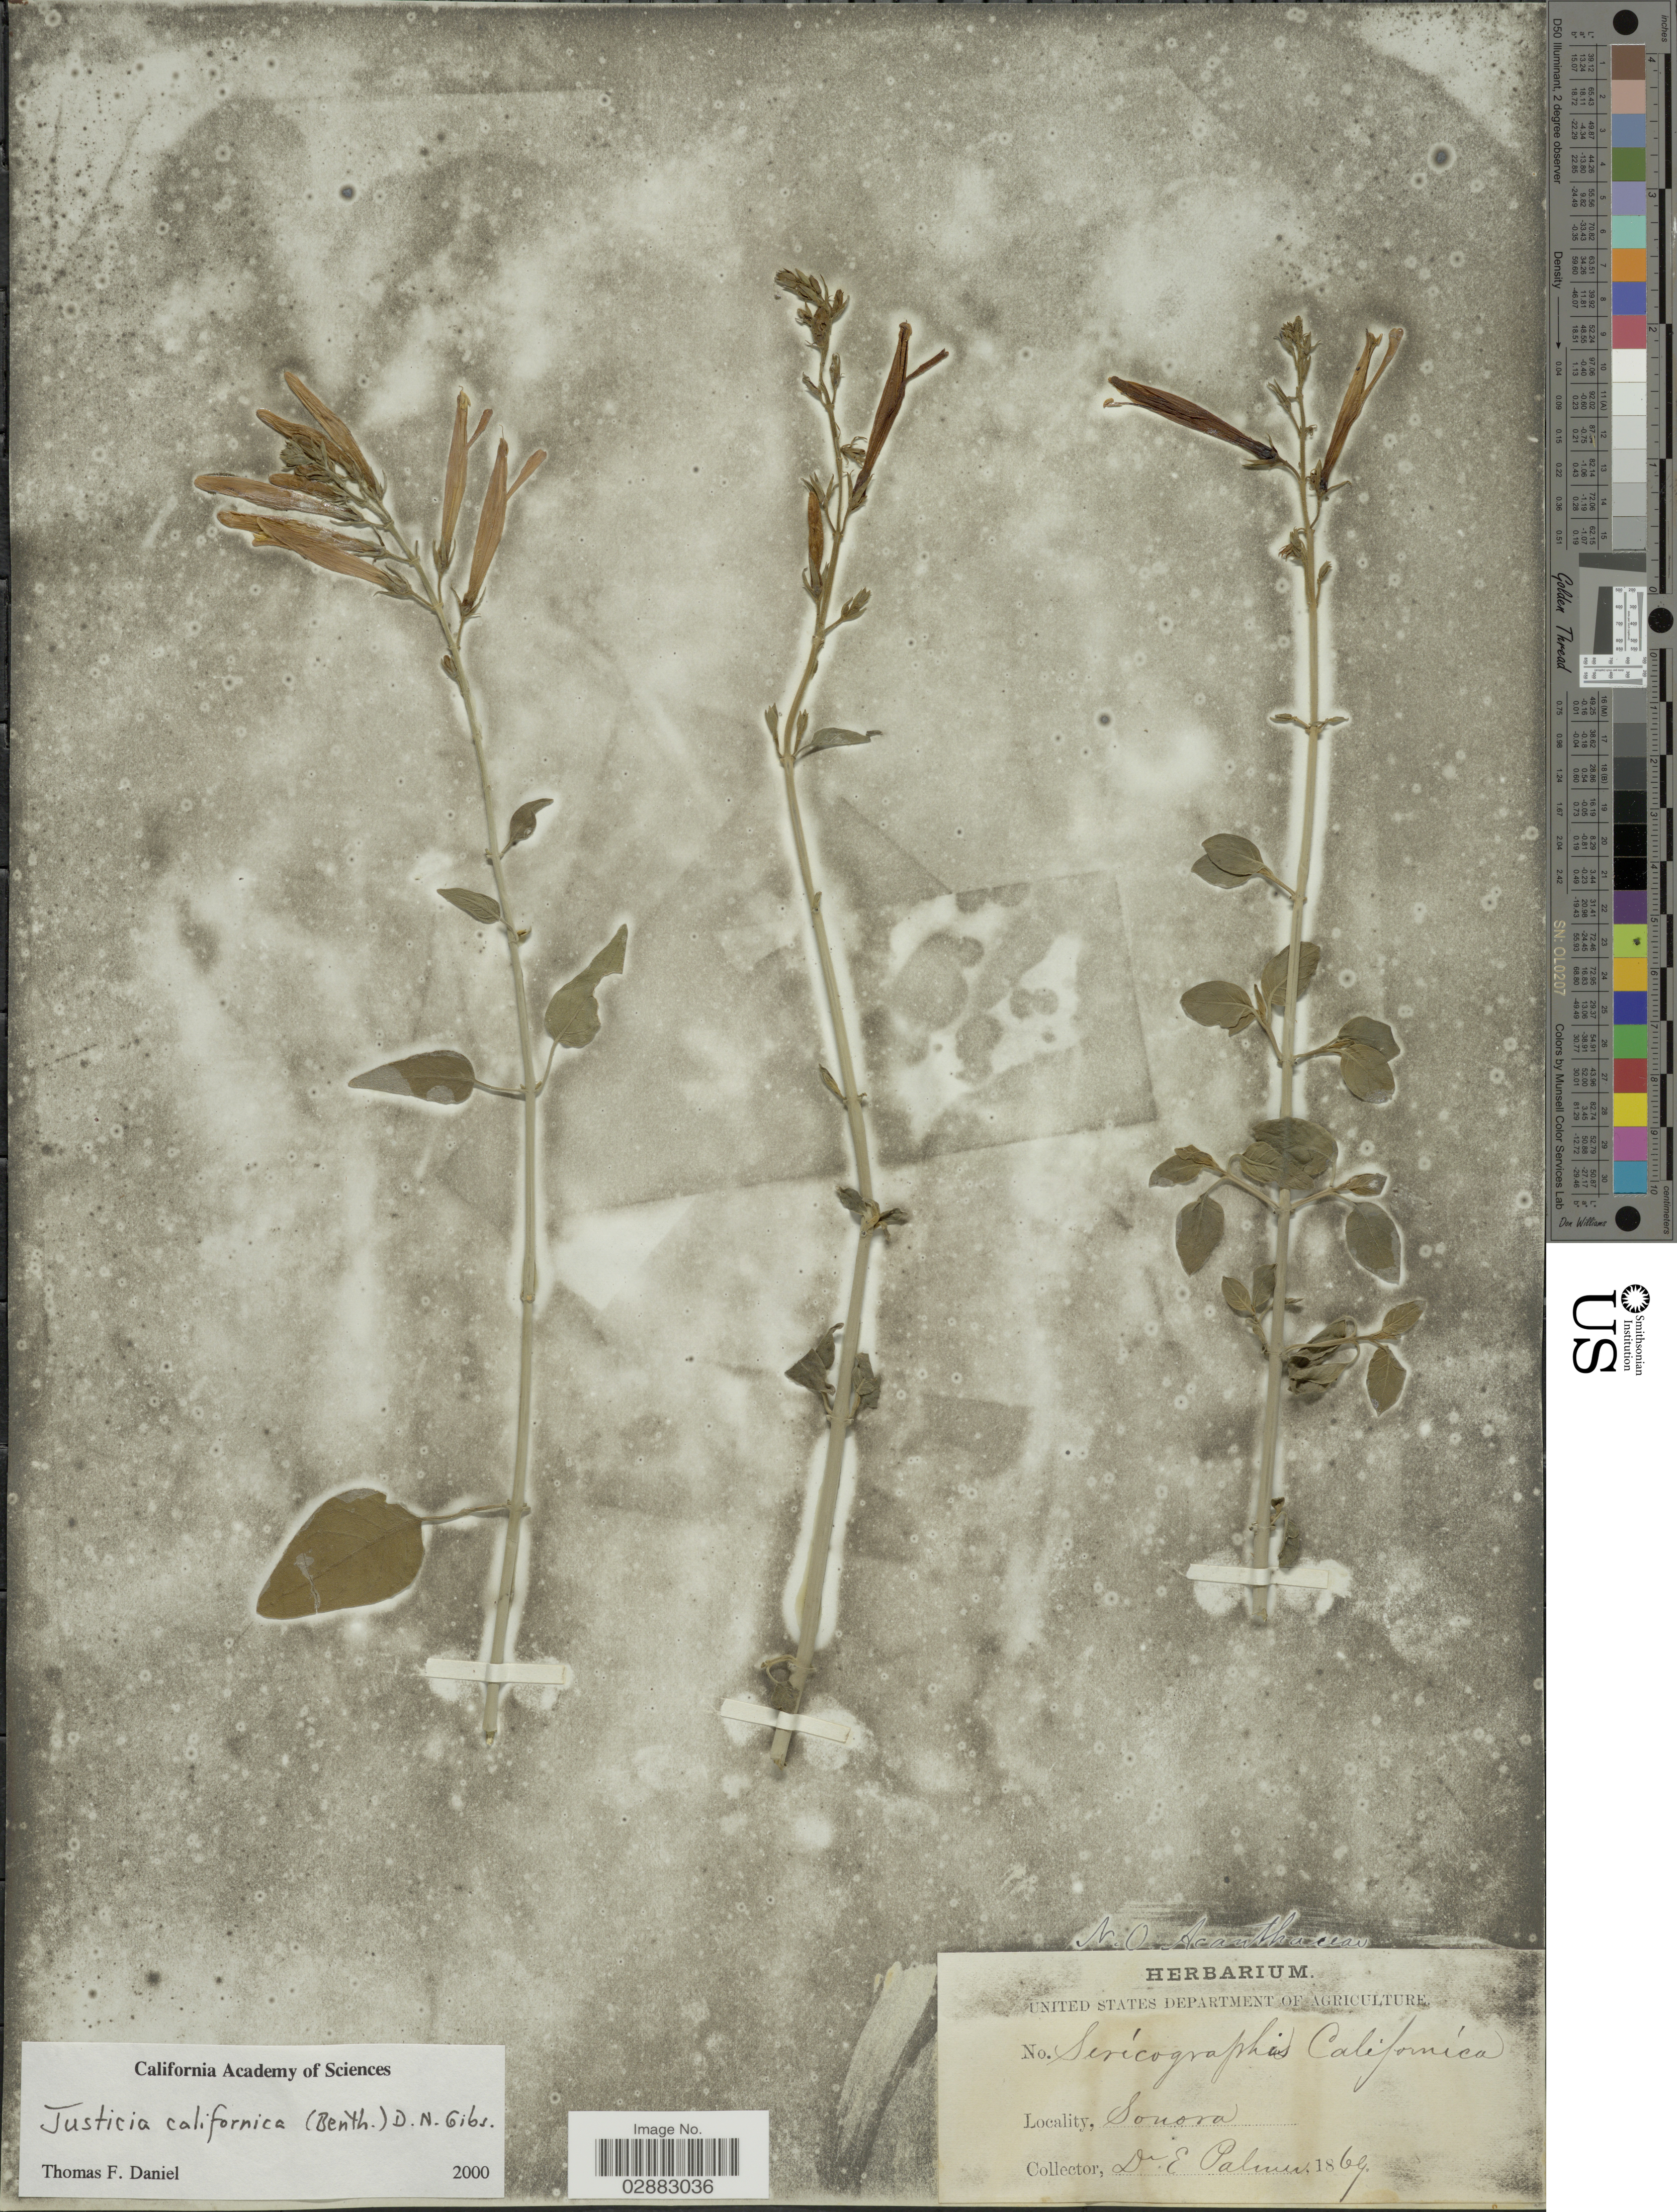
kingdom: Plantae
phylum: Tracheophyta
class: Magnoliopsida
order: Lamiales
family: Acanthaceae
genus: Beloperone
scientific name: Beloperone californica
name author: Benth.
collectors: E. Palmer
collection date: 1869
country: Mexico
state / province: Sonora